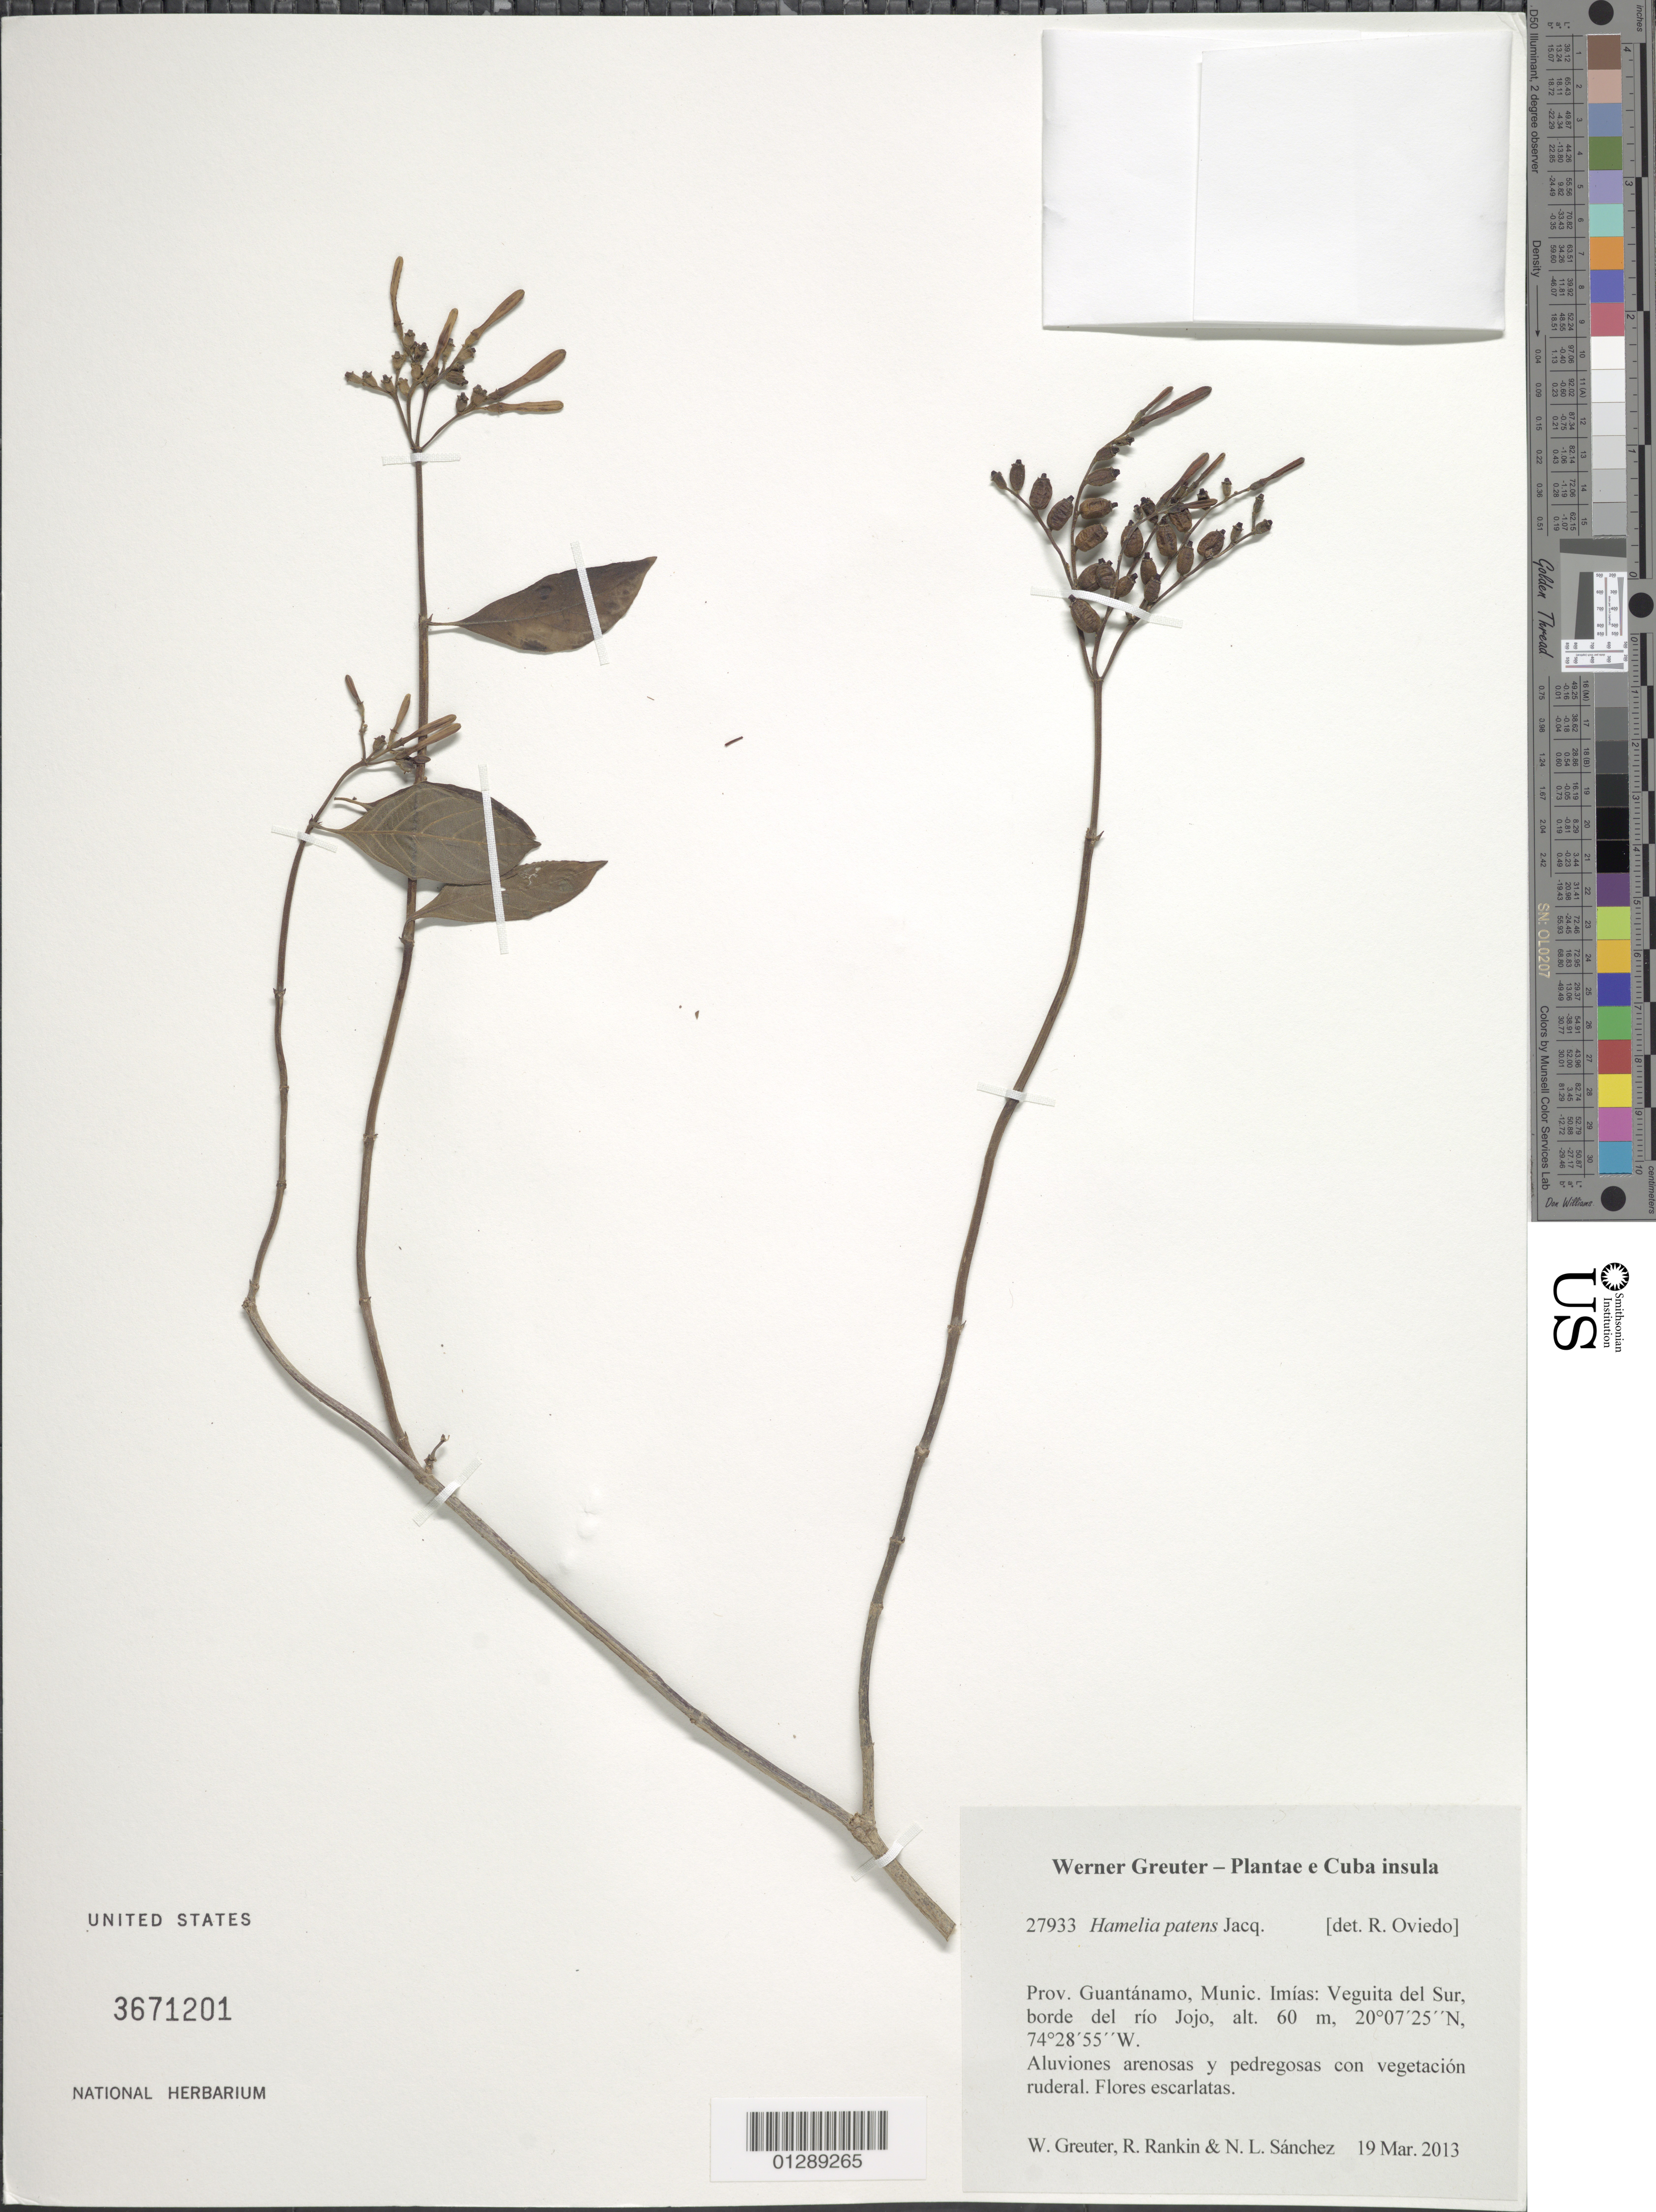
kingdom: Plantae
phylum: Tracheophyta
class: Magnoliopsida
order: Gentianales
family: Rubiaceae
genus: Hamelia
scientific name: Hamelia patens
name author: Jacq.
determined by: Oviedo, R.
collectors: W. R. Greuter, R. Rankin Rodriguez & N. Sanchez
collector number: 27933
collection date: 2013-03-19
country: Cuba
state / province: Guantanamo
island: Cuba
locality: Munic. Imías: Veguita del Sur, borde del río Jojo.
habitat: Aluviones arenosas y pedregosas vegetación ruderal.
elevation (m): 60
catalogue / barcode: US 3671201